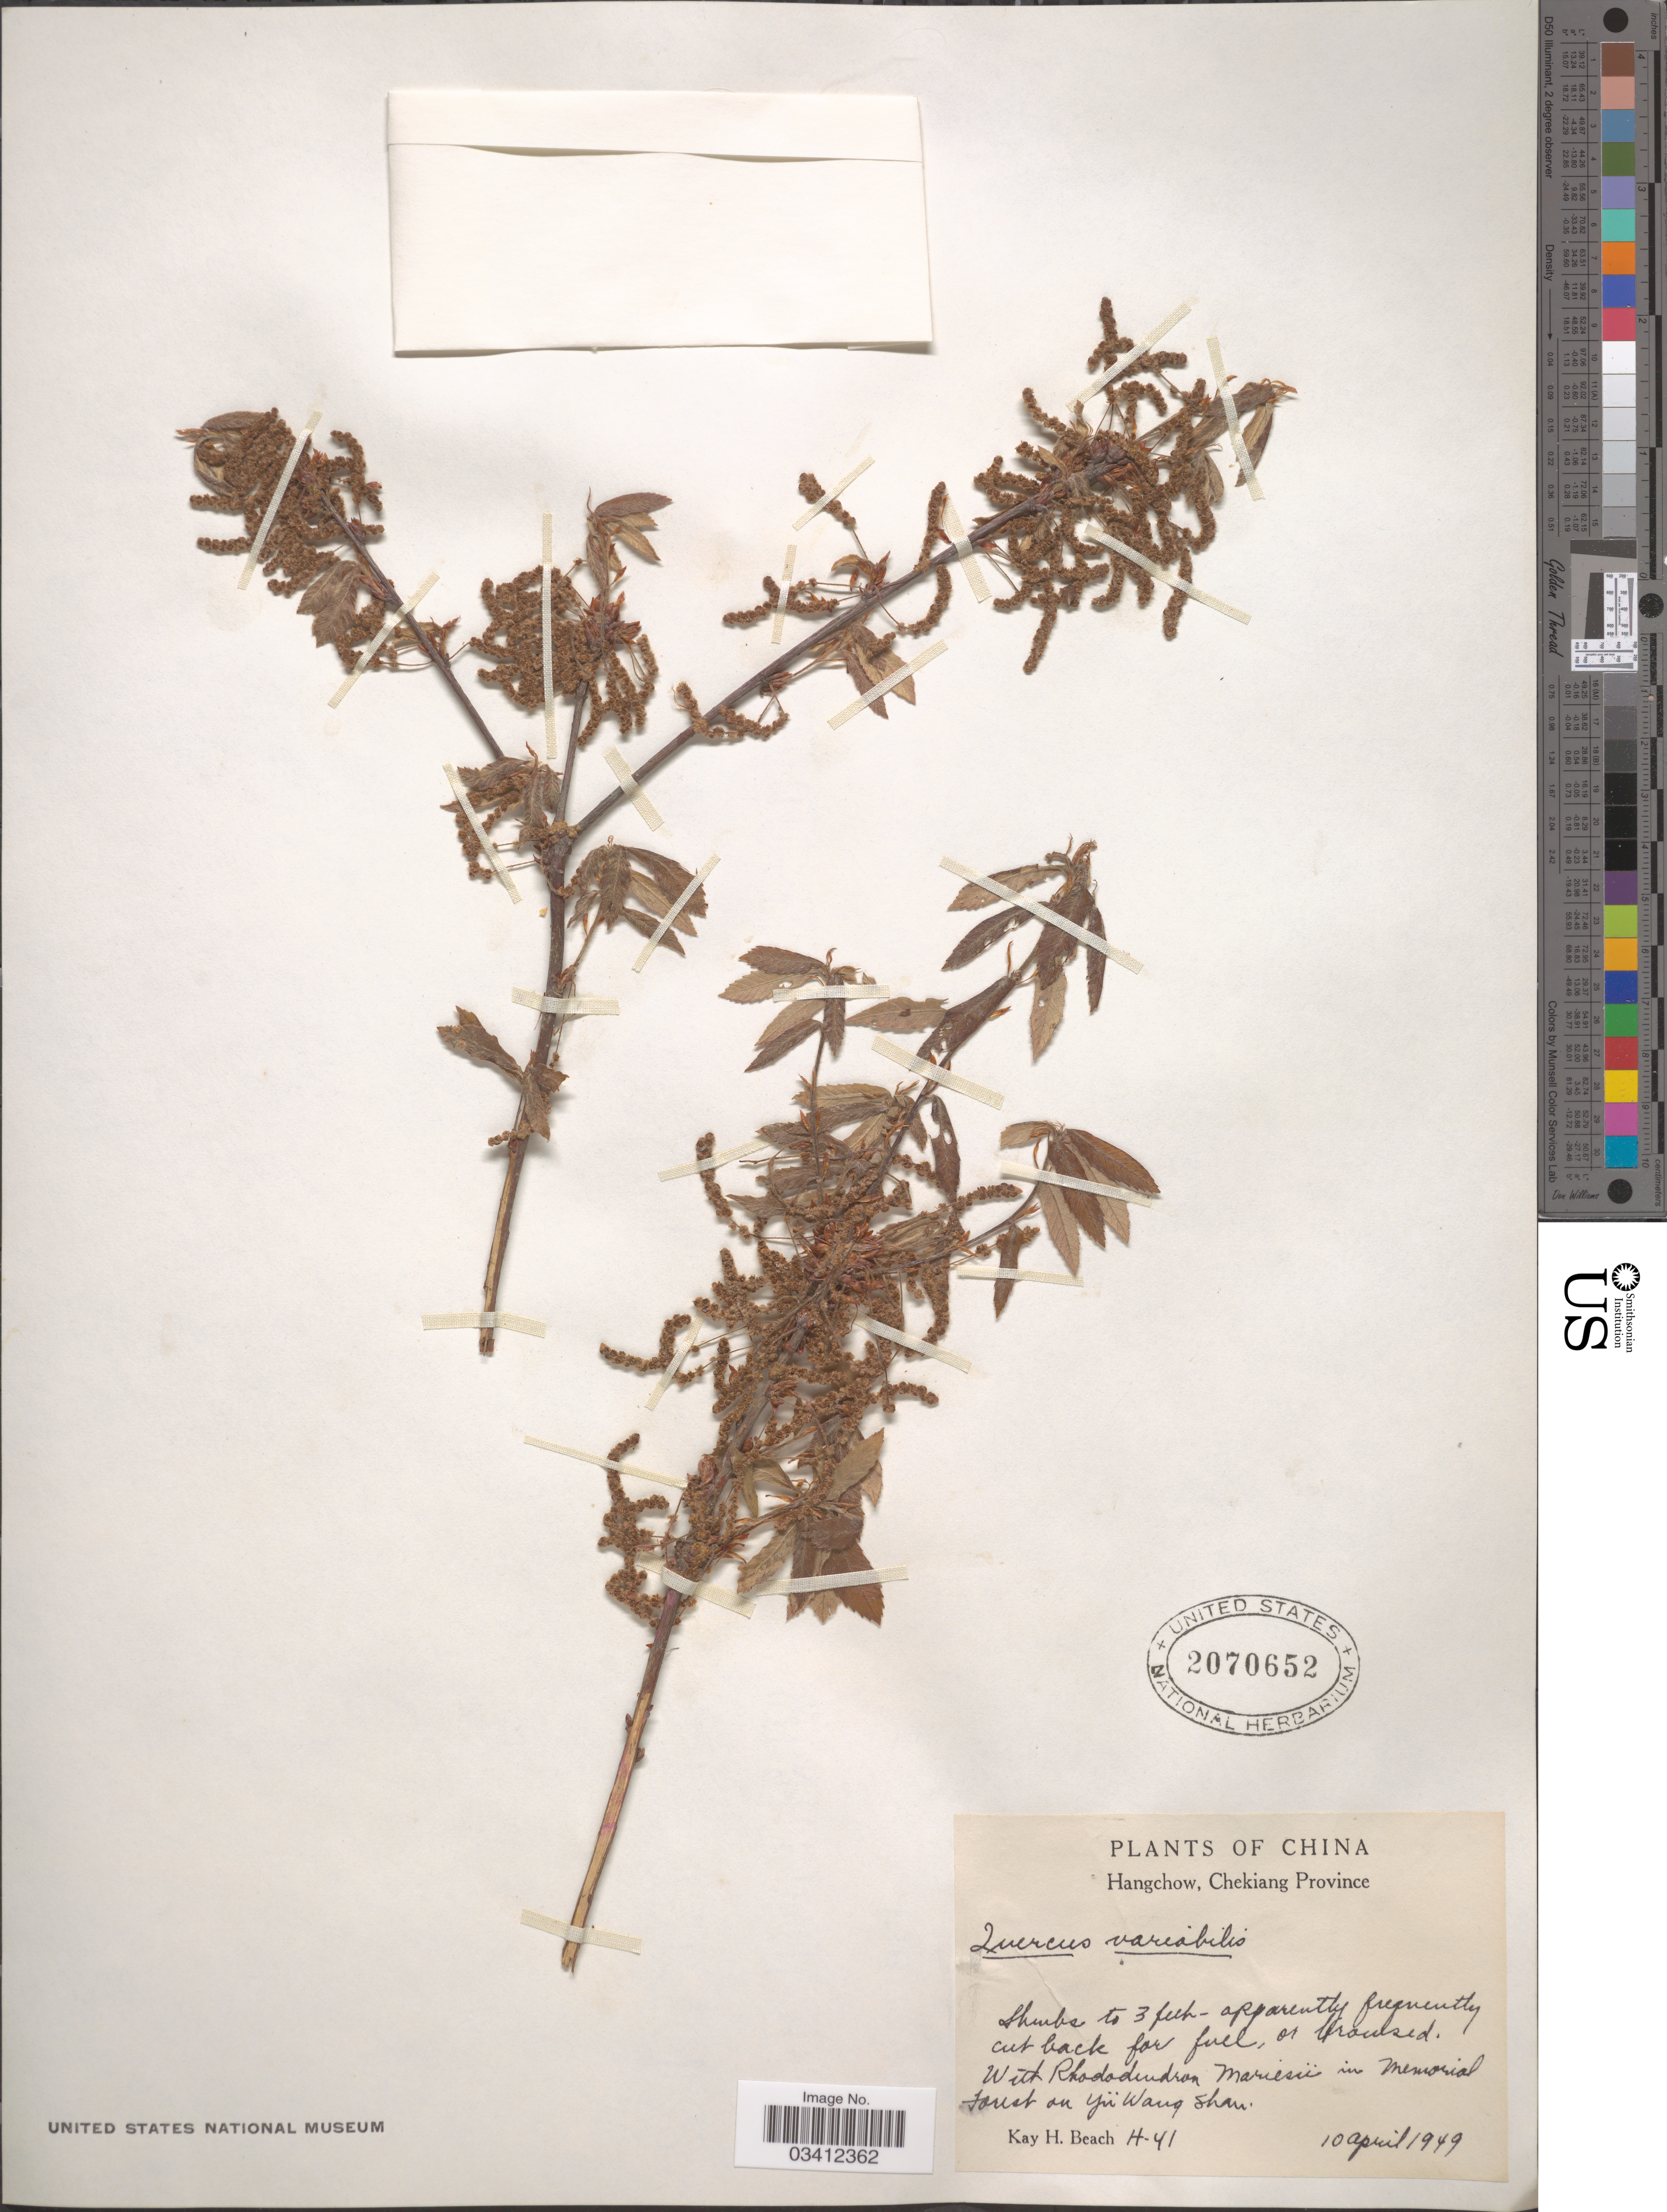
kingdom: Plantae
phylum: Tracheophyta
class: Magnoliopsida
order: Fagales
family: Fagaceae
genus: Quercus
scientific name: Quercus variabilis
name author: Blume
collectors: K. H. Beach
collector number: H-41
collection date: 1949-04-10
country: China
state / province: Zhejiang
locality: Hangchow, Chekiang Province. Forest on Yü Wang Shan.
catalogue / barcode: US 2070652